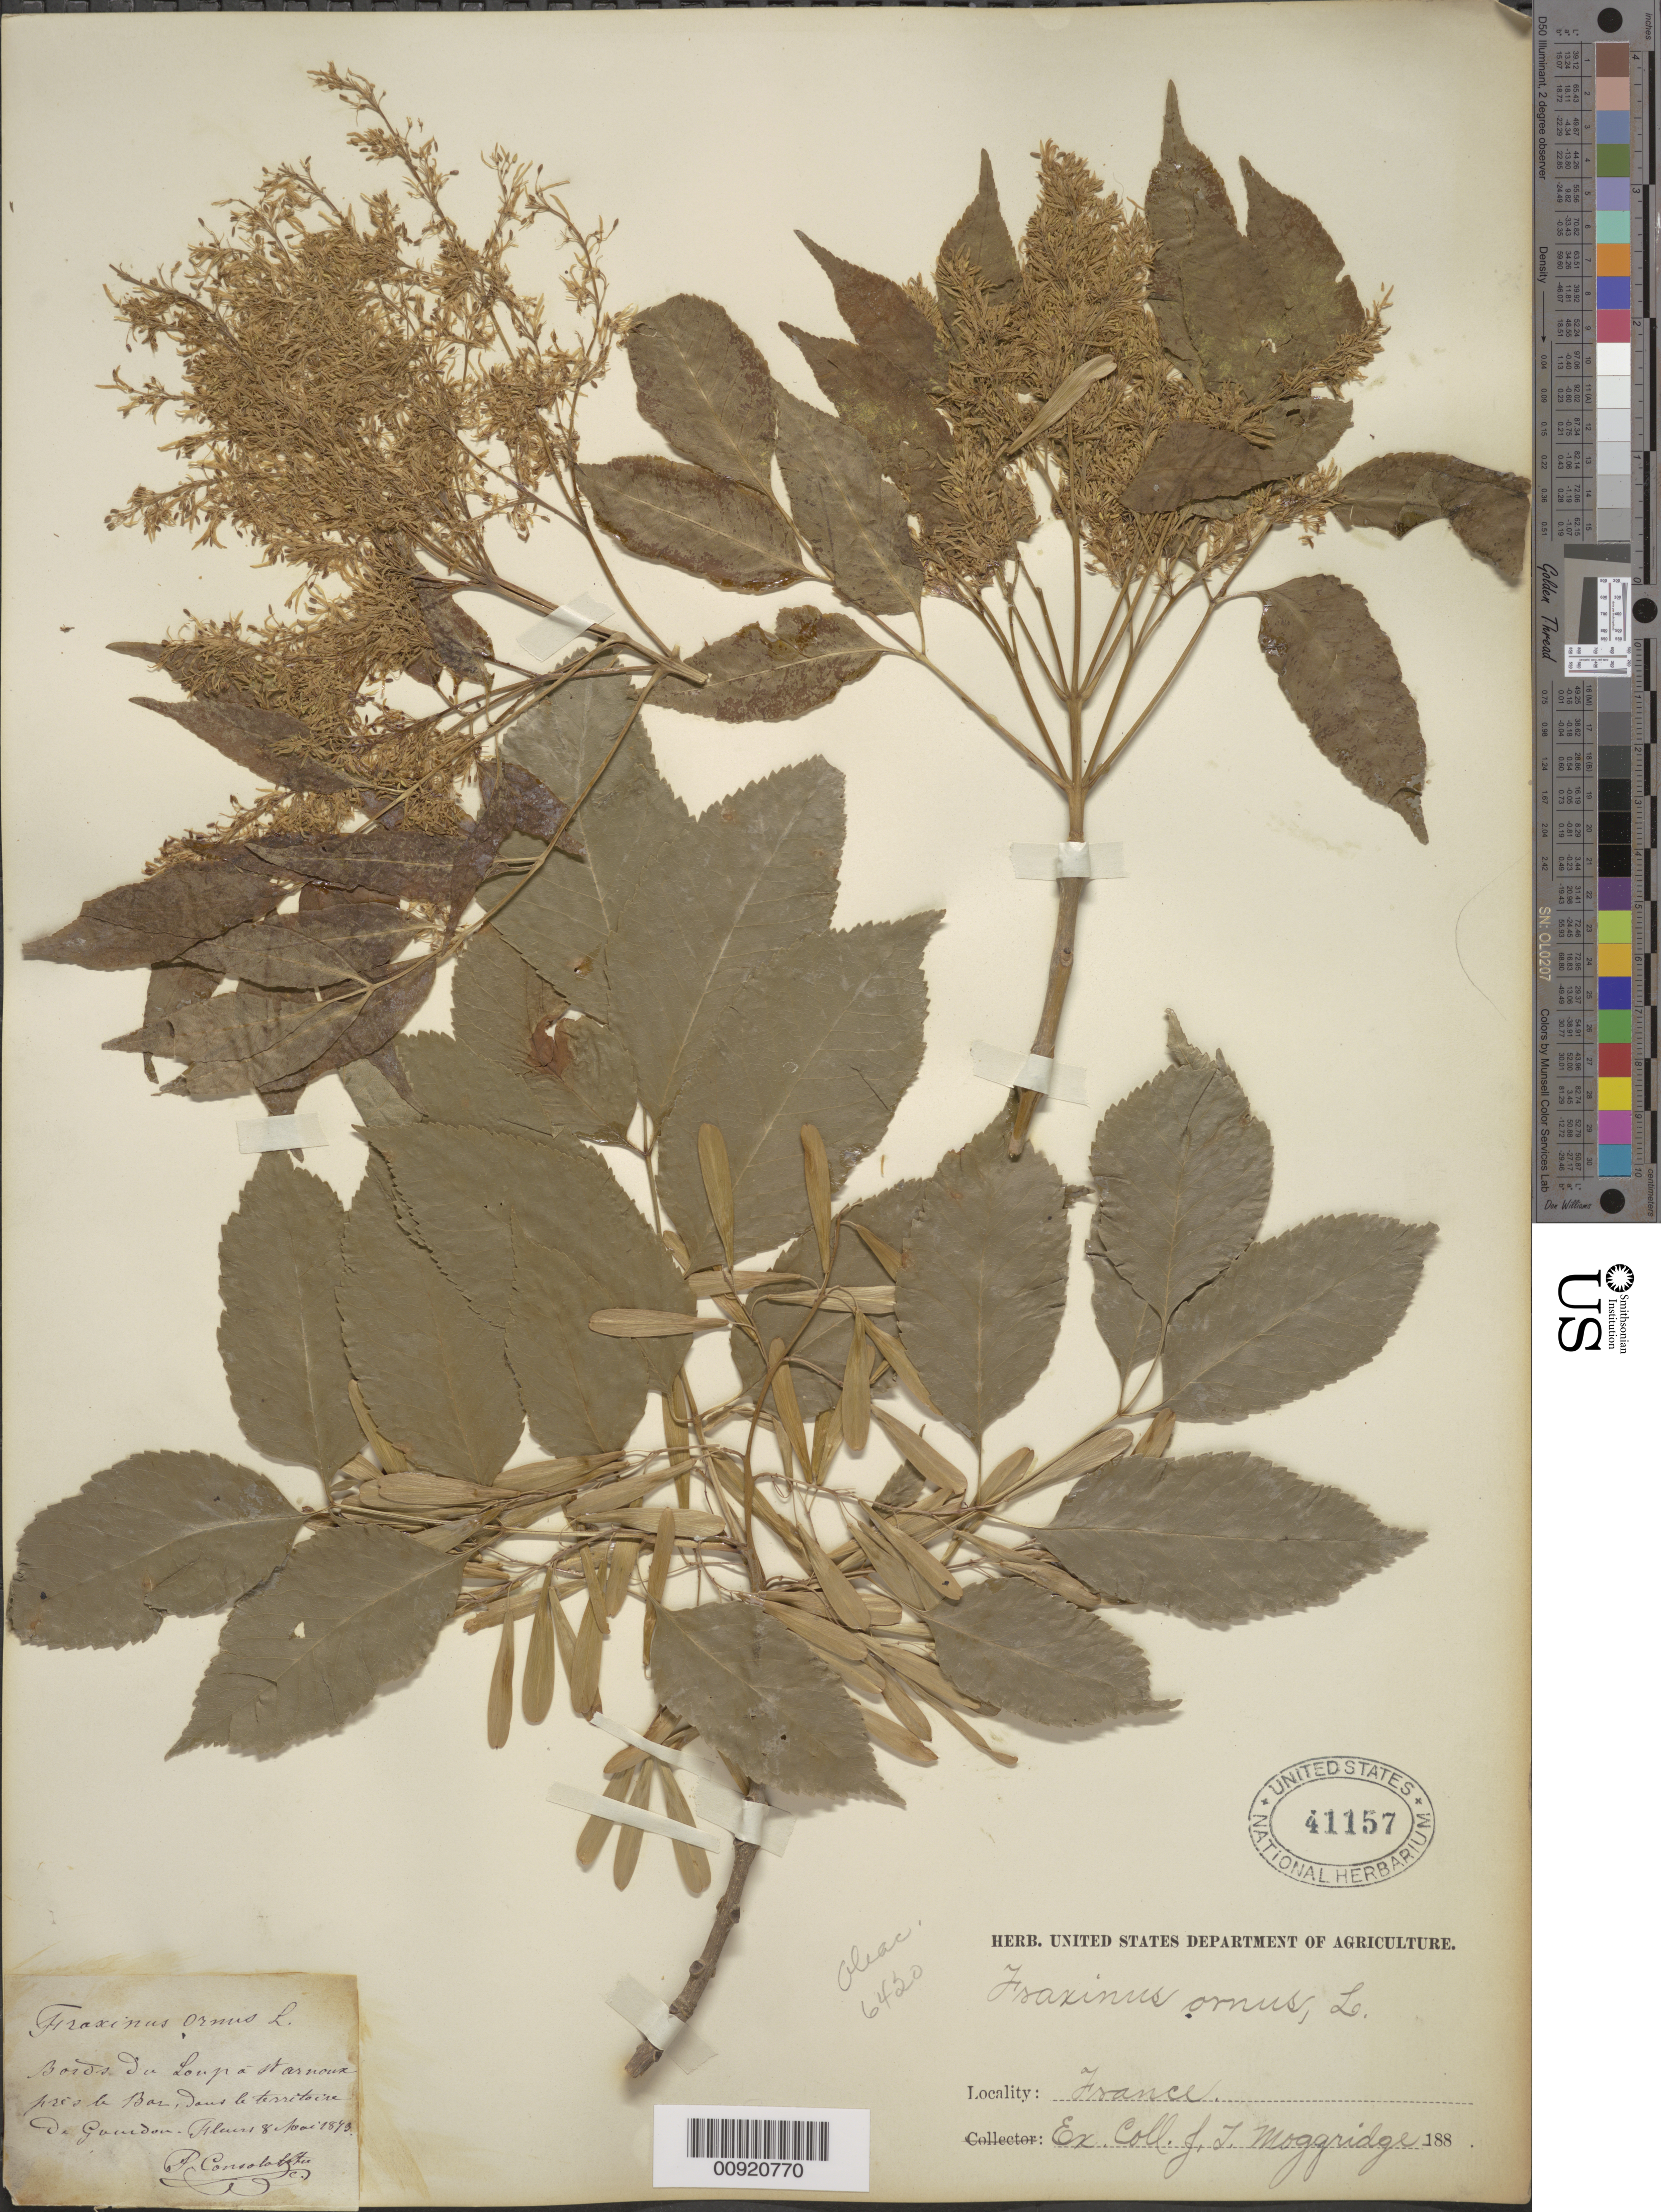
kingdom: Plantae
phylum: Tracheophyta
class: Magnoliopsida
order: Lamiales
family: Oleaceae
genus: Fraxinus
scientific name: Fraxinus ornus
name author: L.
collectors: J. T. Moggridge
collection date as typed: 08 May 1843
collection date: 1843-05-08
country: France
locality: Baios du Lougr á []arnoux pres le Bas Daus le territoire de Gauidon.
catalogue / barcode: US 41157